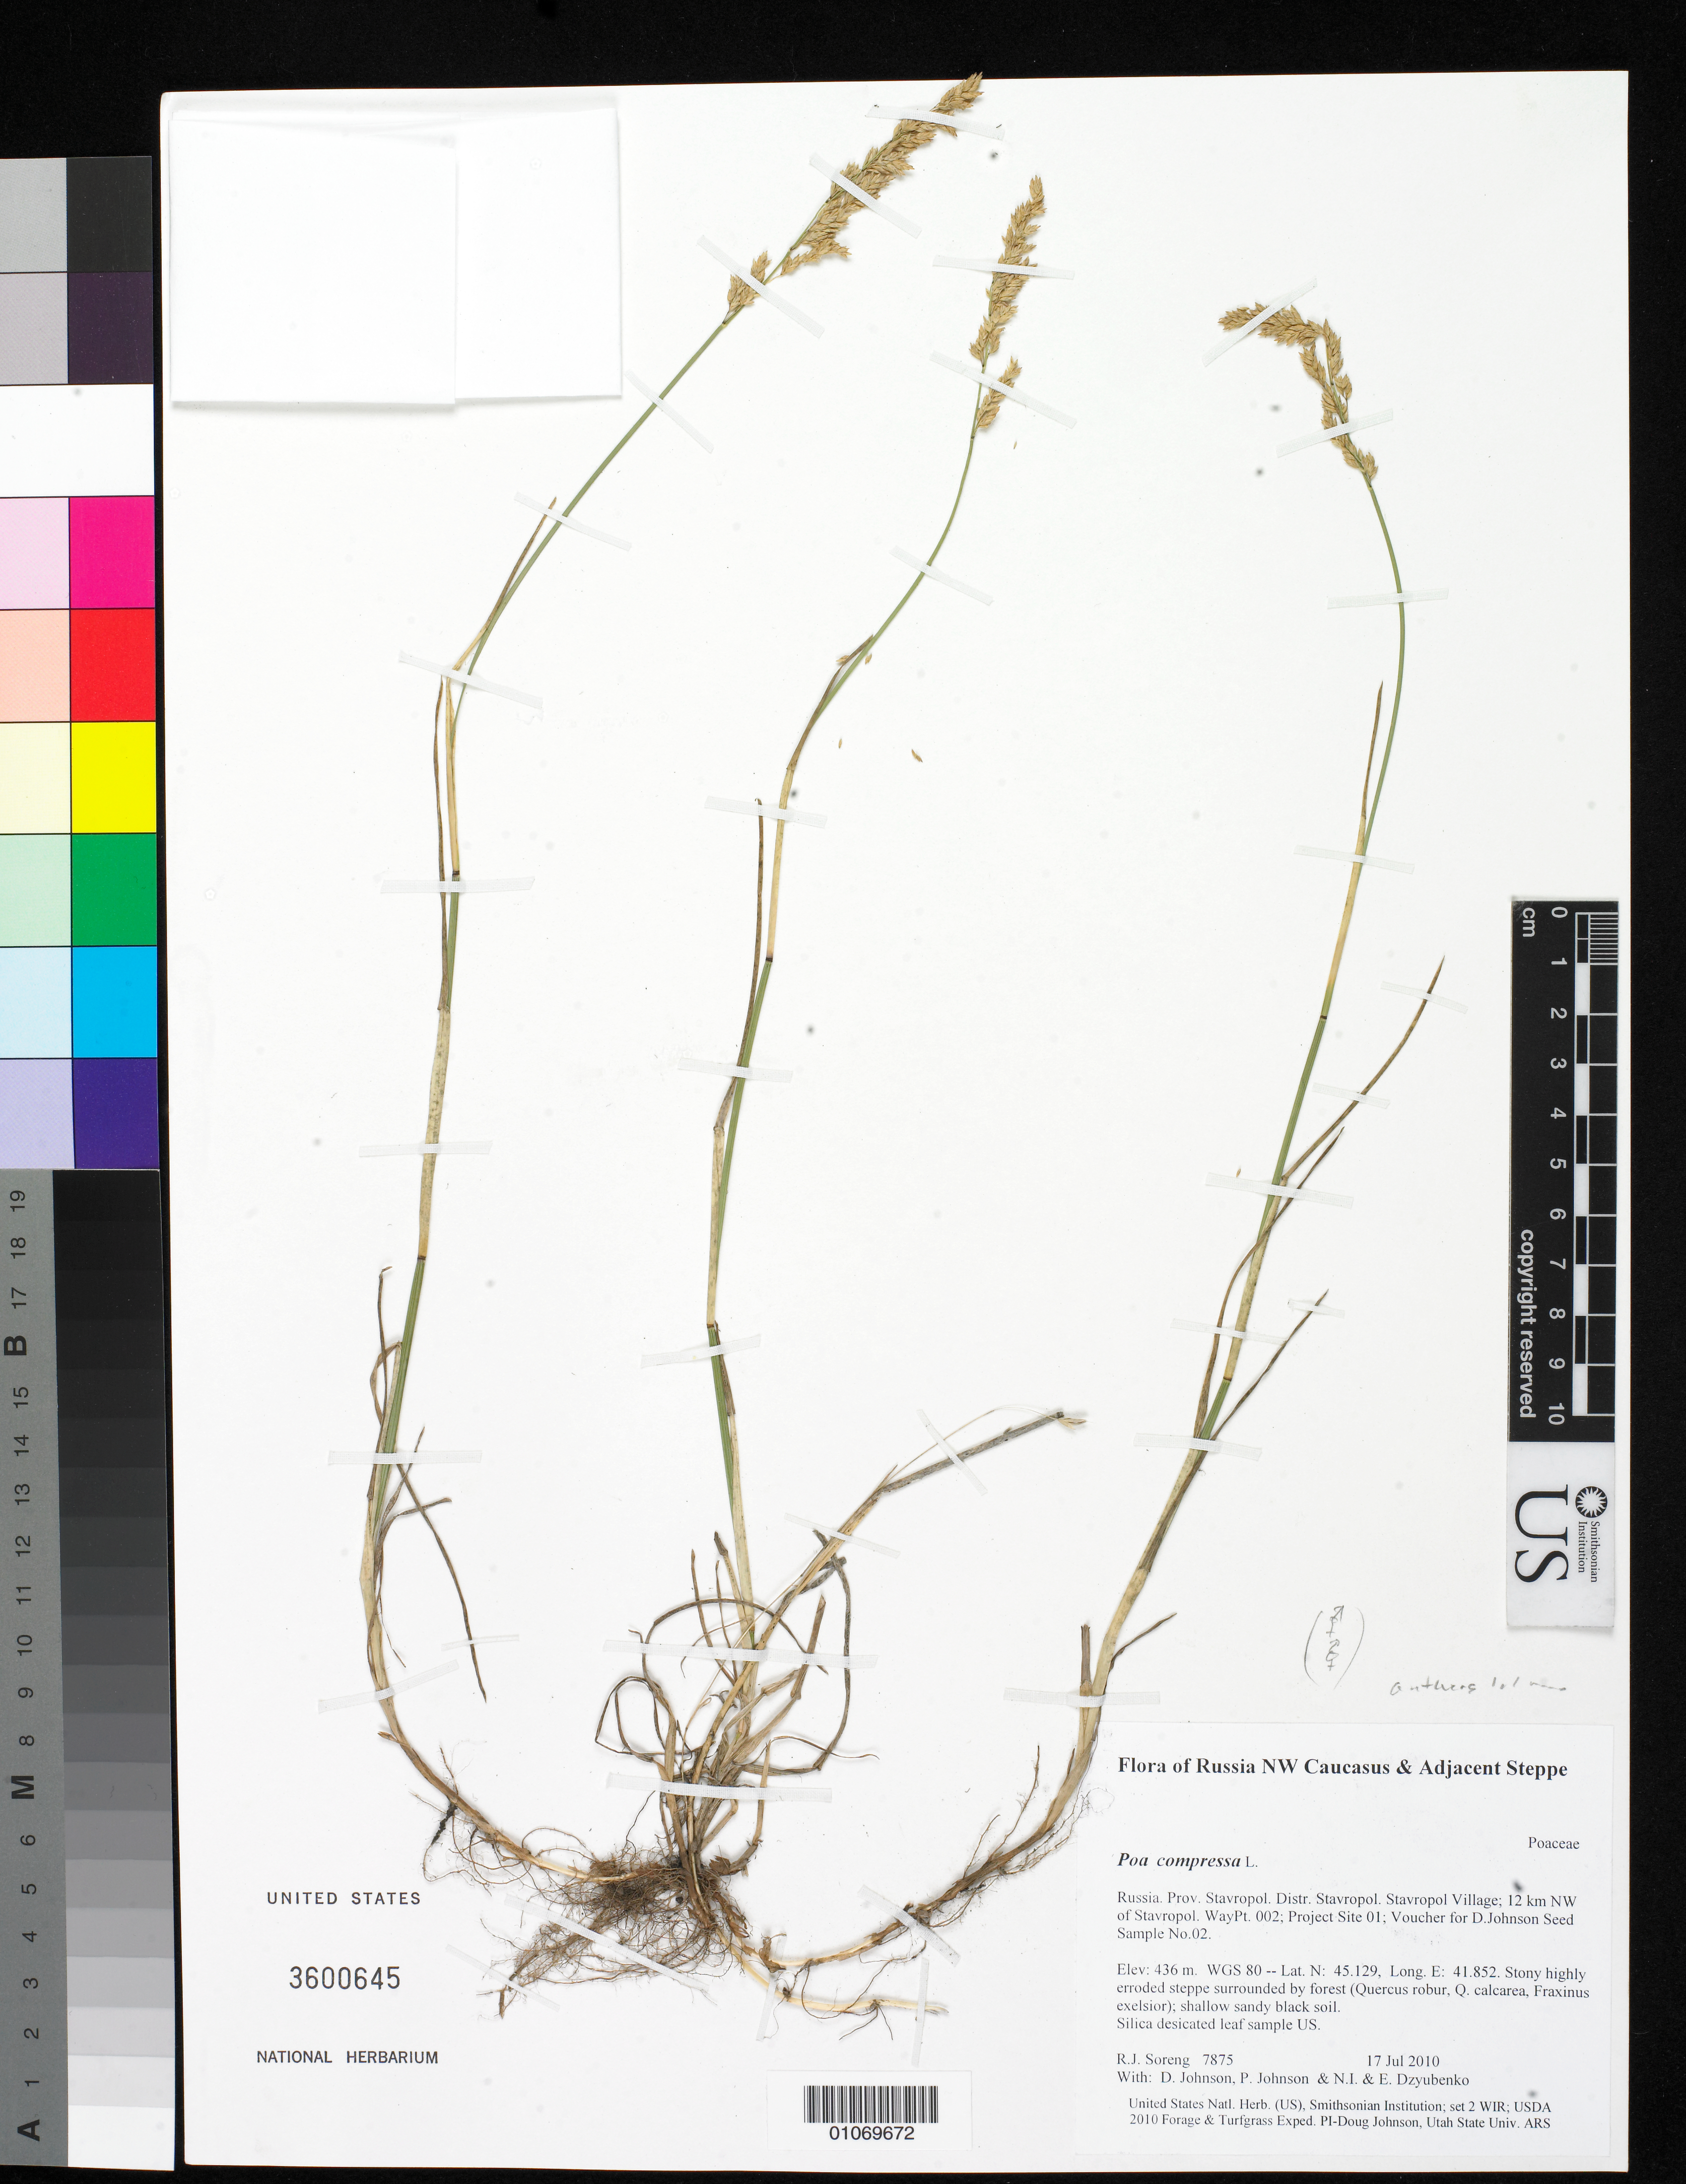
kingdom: Plantae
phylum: Tracheophyta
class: Liliopsida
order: Poales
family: Poaceae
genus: Poa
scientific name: Poa compressa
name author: L.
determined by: Soreng, Robert J., Research Associate (BOT), Smithsonian Institution - National Museum of Natural History (UNITED STATES)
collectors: R. J. Soreng, D. Johnson, P. Johnson, N. Dzyubenko & E. Dzyubenko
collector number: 7875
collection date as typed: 17 Jul 2010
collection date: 2010-07-17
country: Russian Federation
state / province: Stavropol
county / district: Stavropol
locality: Stavropol Village; 12 km NW of Stavropol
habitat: Stony highly erroded steppe surrounded by forest (Quercus robur, Q. calcarea, Fraxinus exelsior); shallow sandy black soil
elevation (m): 436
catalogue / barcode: US 3600645